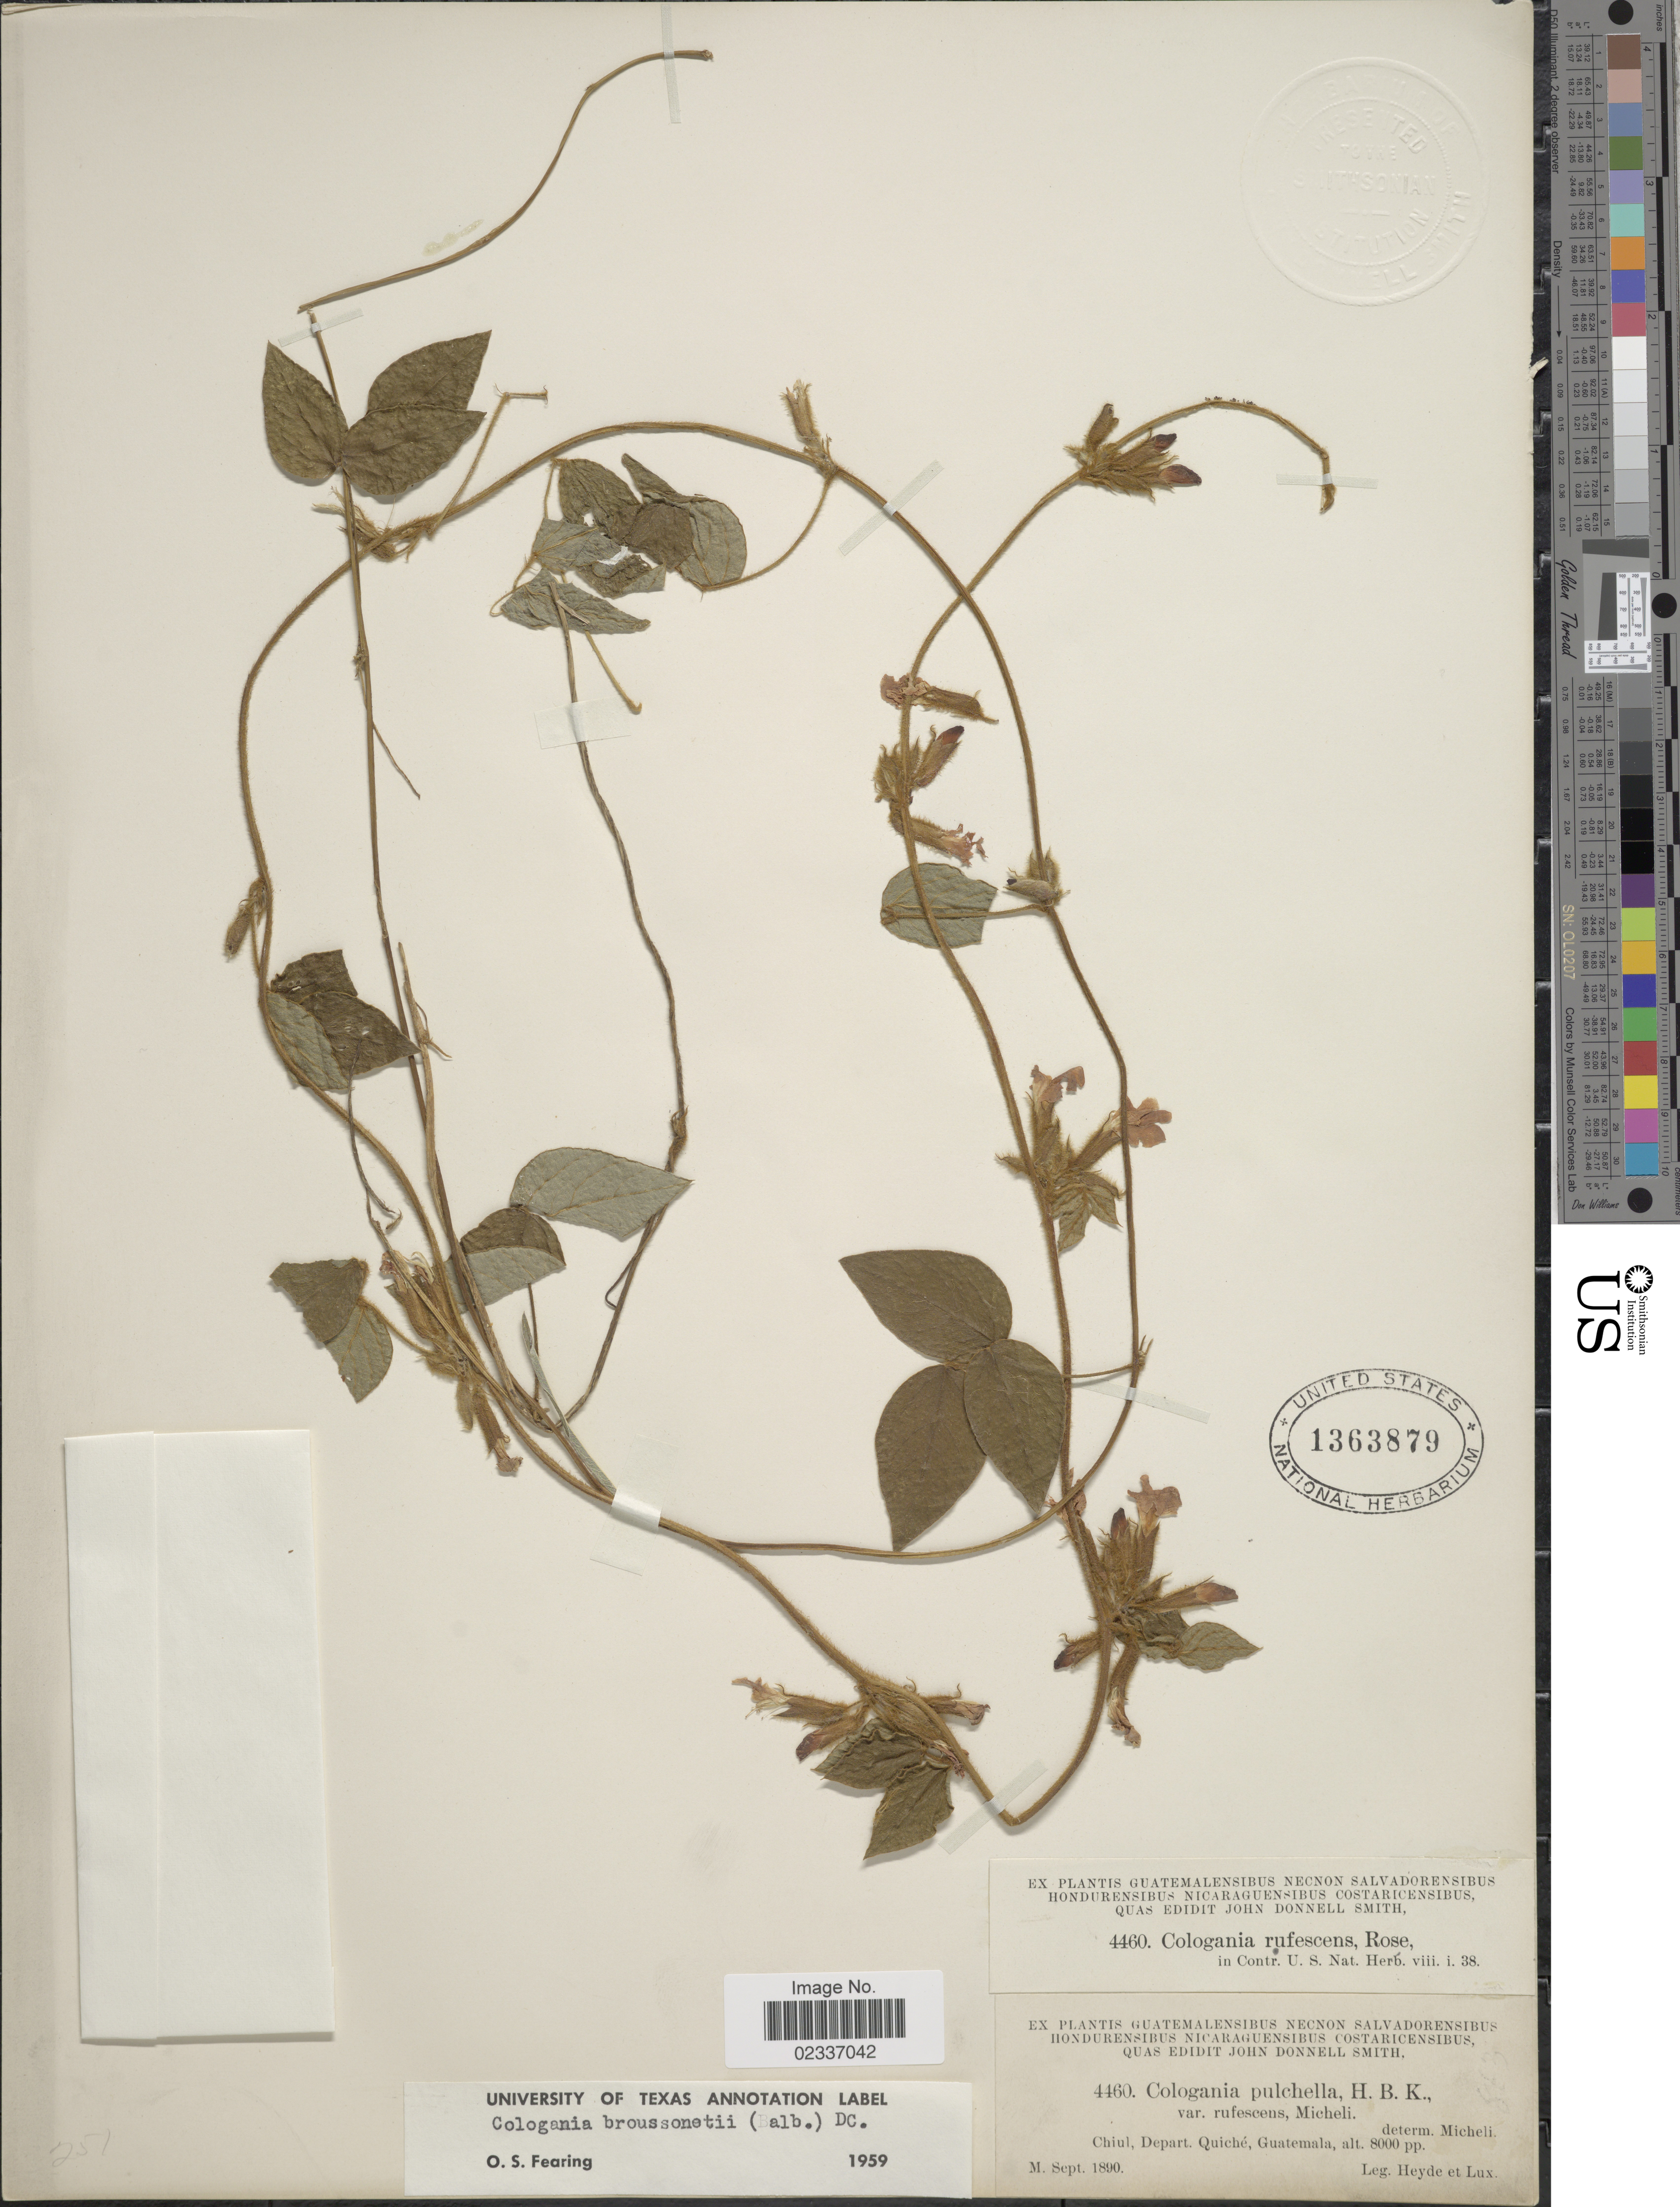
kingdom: Plantae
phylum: Tracheophyta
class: Magnoliopsida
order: Fabales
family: Fabaceae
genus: Cologania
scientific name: Cologania broussonetii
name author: (Balb.) DC.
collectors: Heyde & Lux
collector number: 4460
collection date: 1890-09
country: Guatemala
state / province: El Quiché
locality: Chiul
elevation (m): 2438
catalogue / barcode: US 1363879